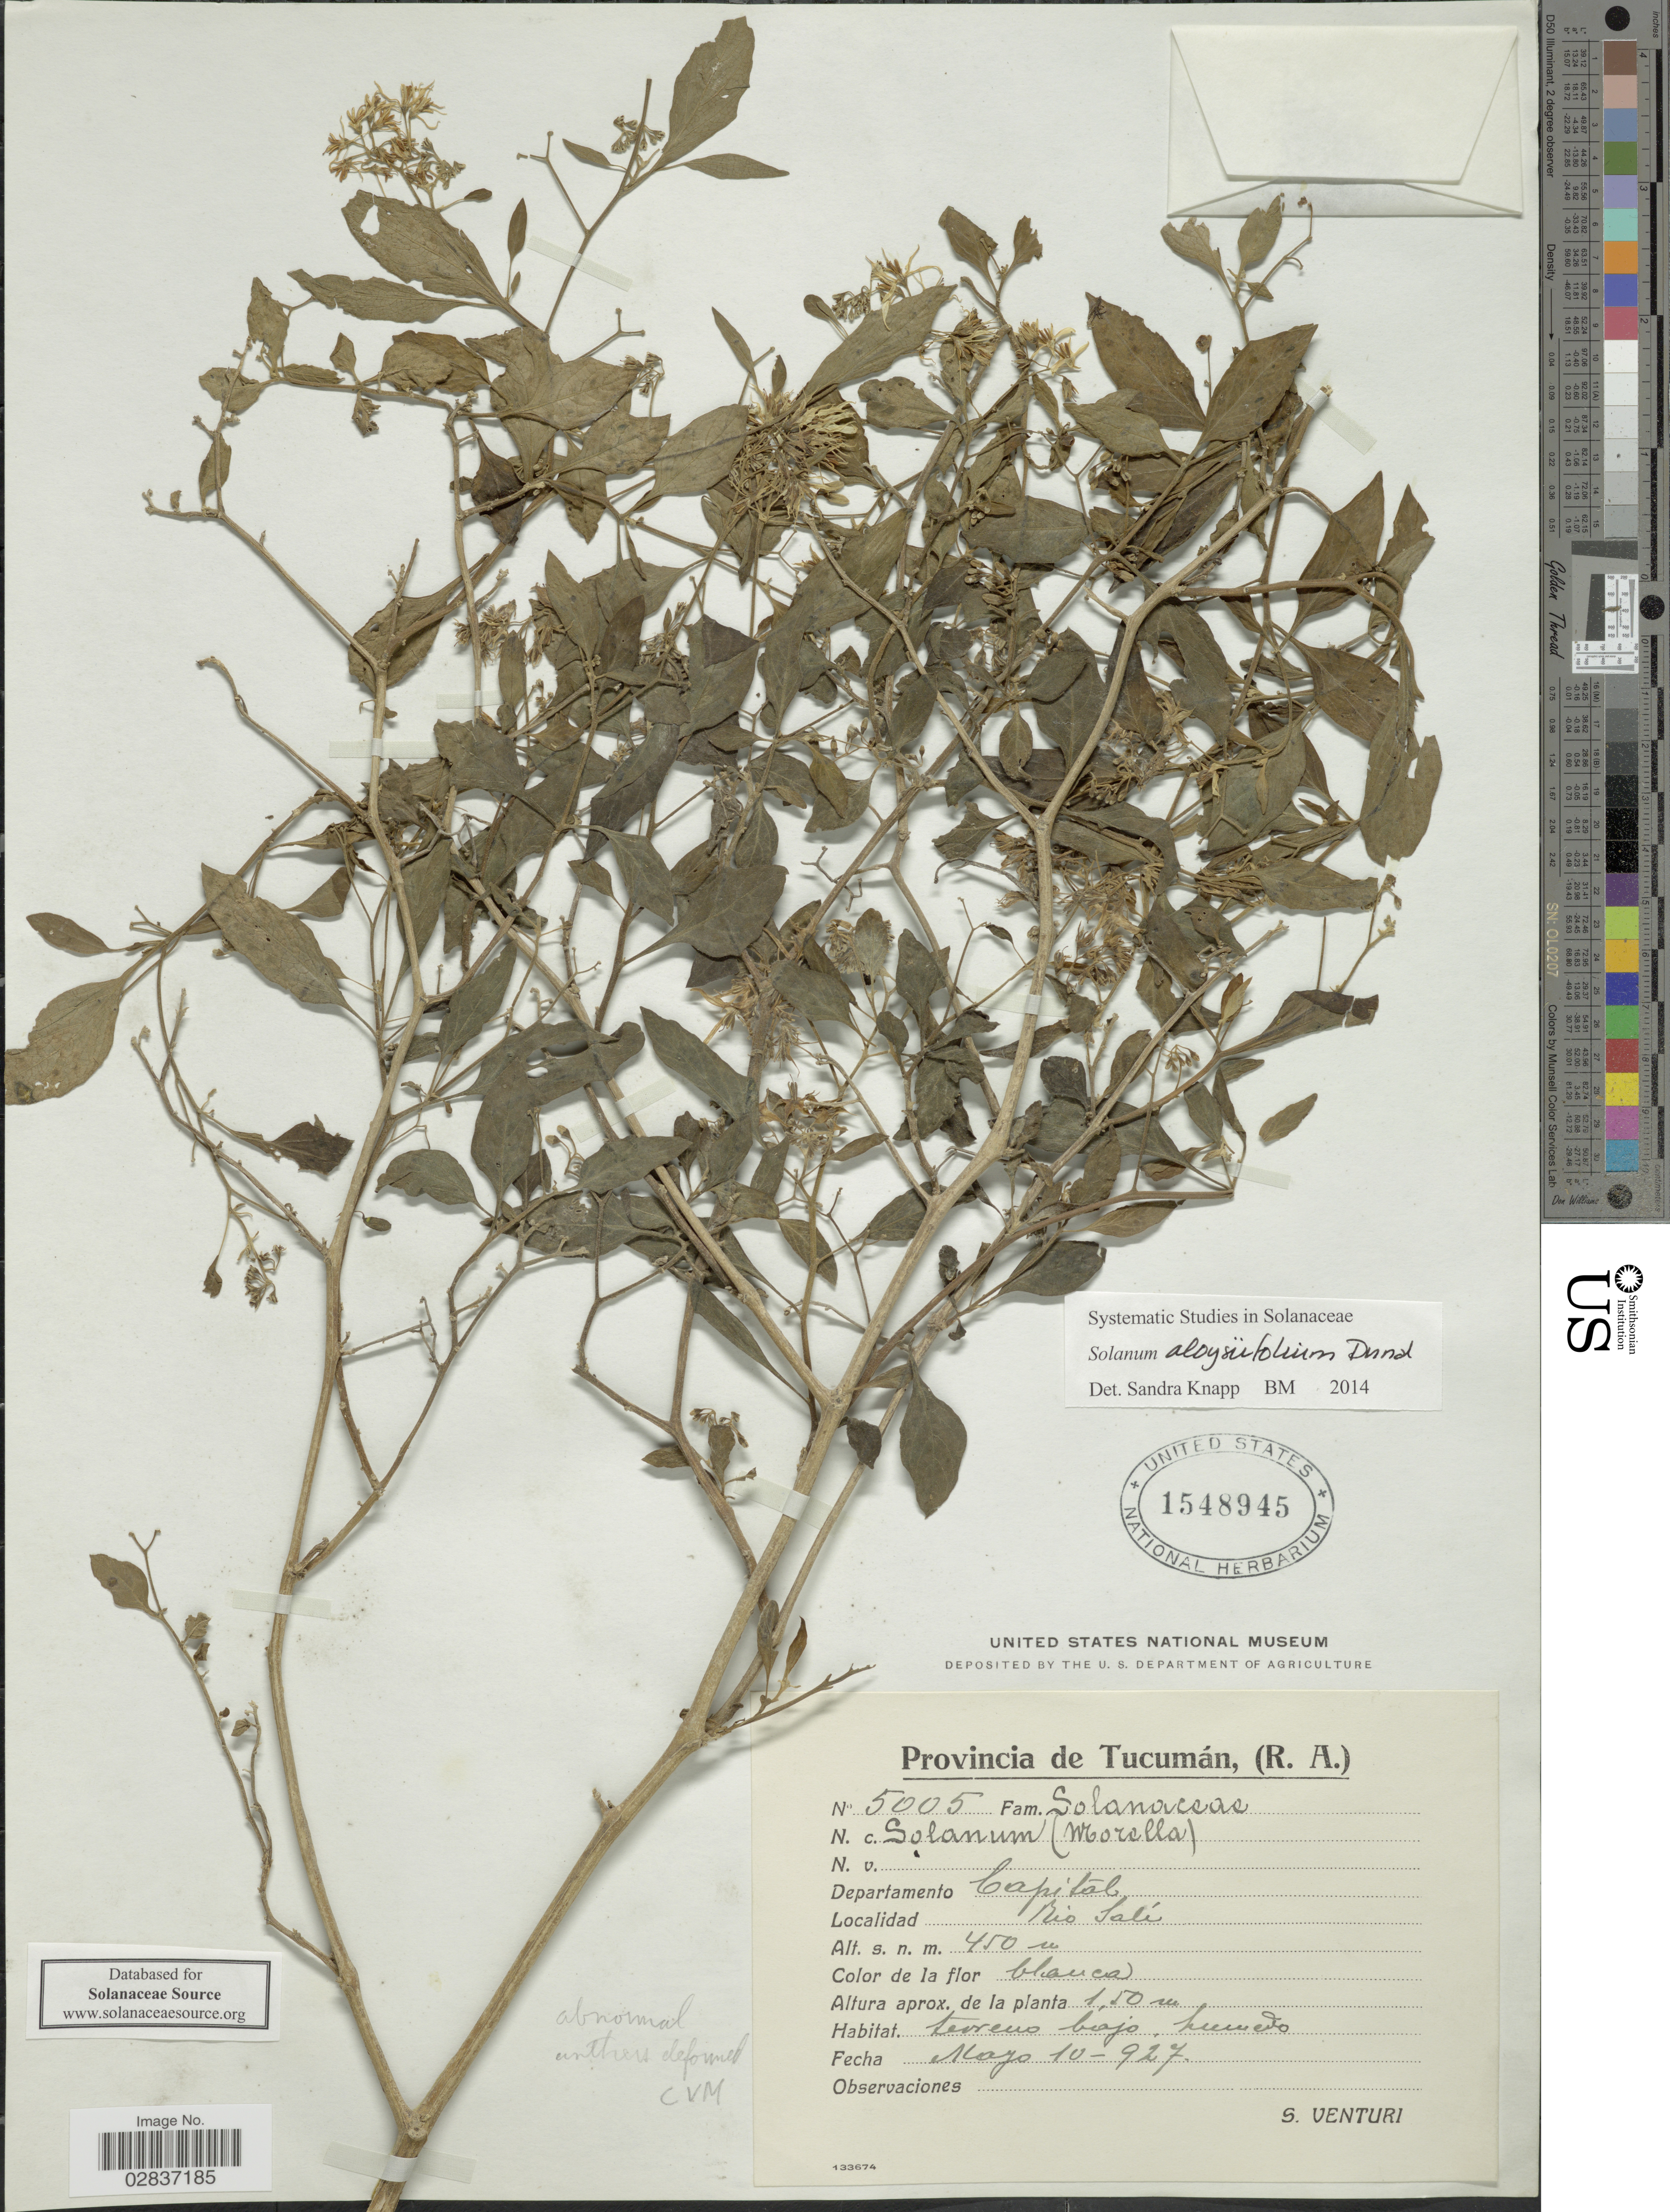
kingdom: Plantae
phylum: Tracheophyta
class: Magnoliopsida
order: Solanales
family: Solanaceae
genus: Solanum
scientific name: Solanum aloysiifolium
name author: Dunal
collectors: S. Venturi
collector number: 5005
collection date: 1927-05-10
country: Argentina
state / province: Tucuman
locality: Departamento Capital, Rio Sali.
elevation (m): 450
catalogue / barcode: US 1548945